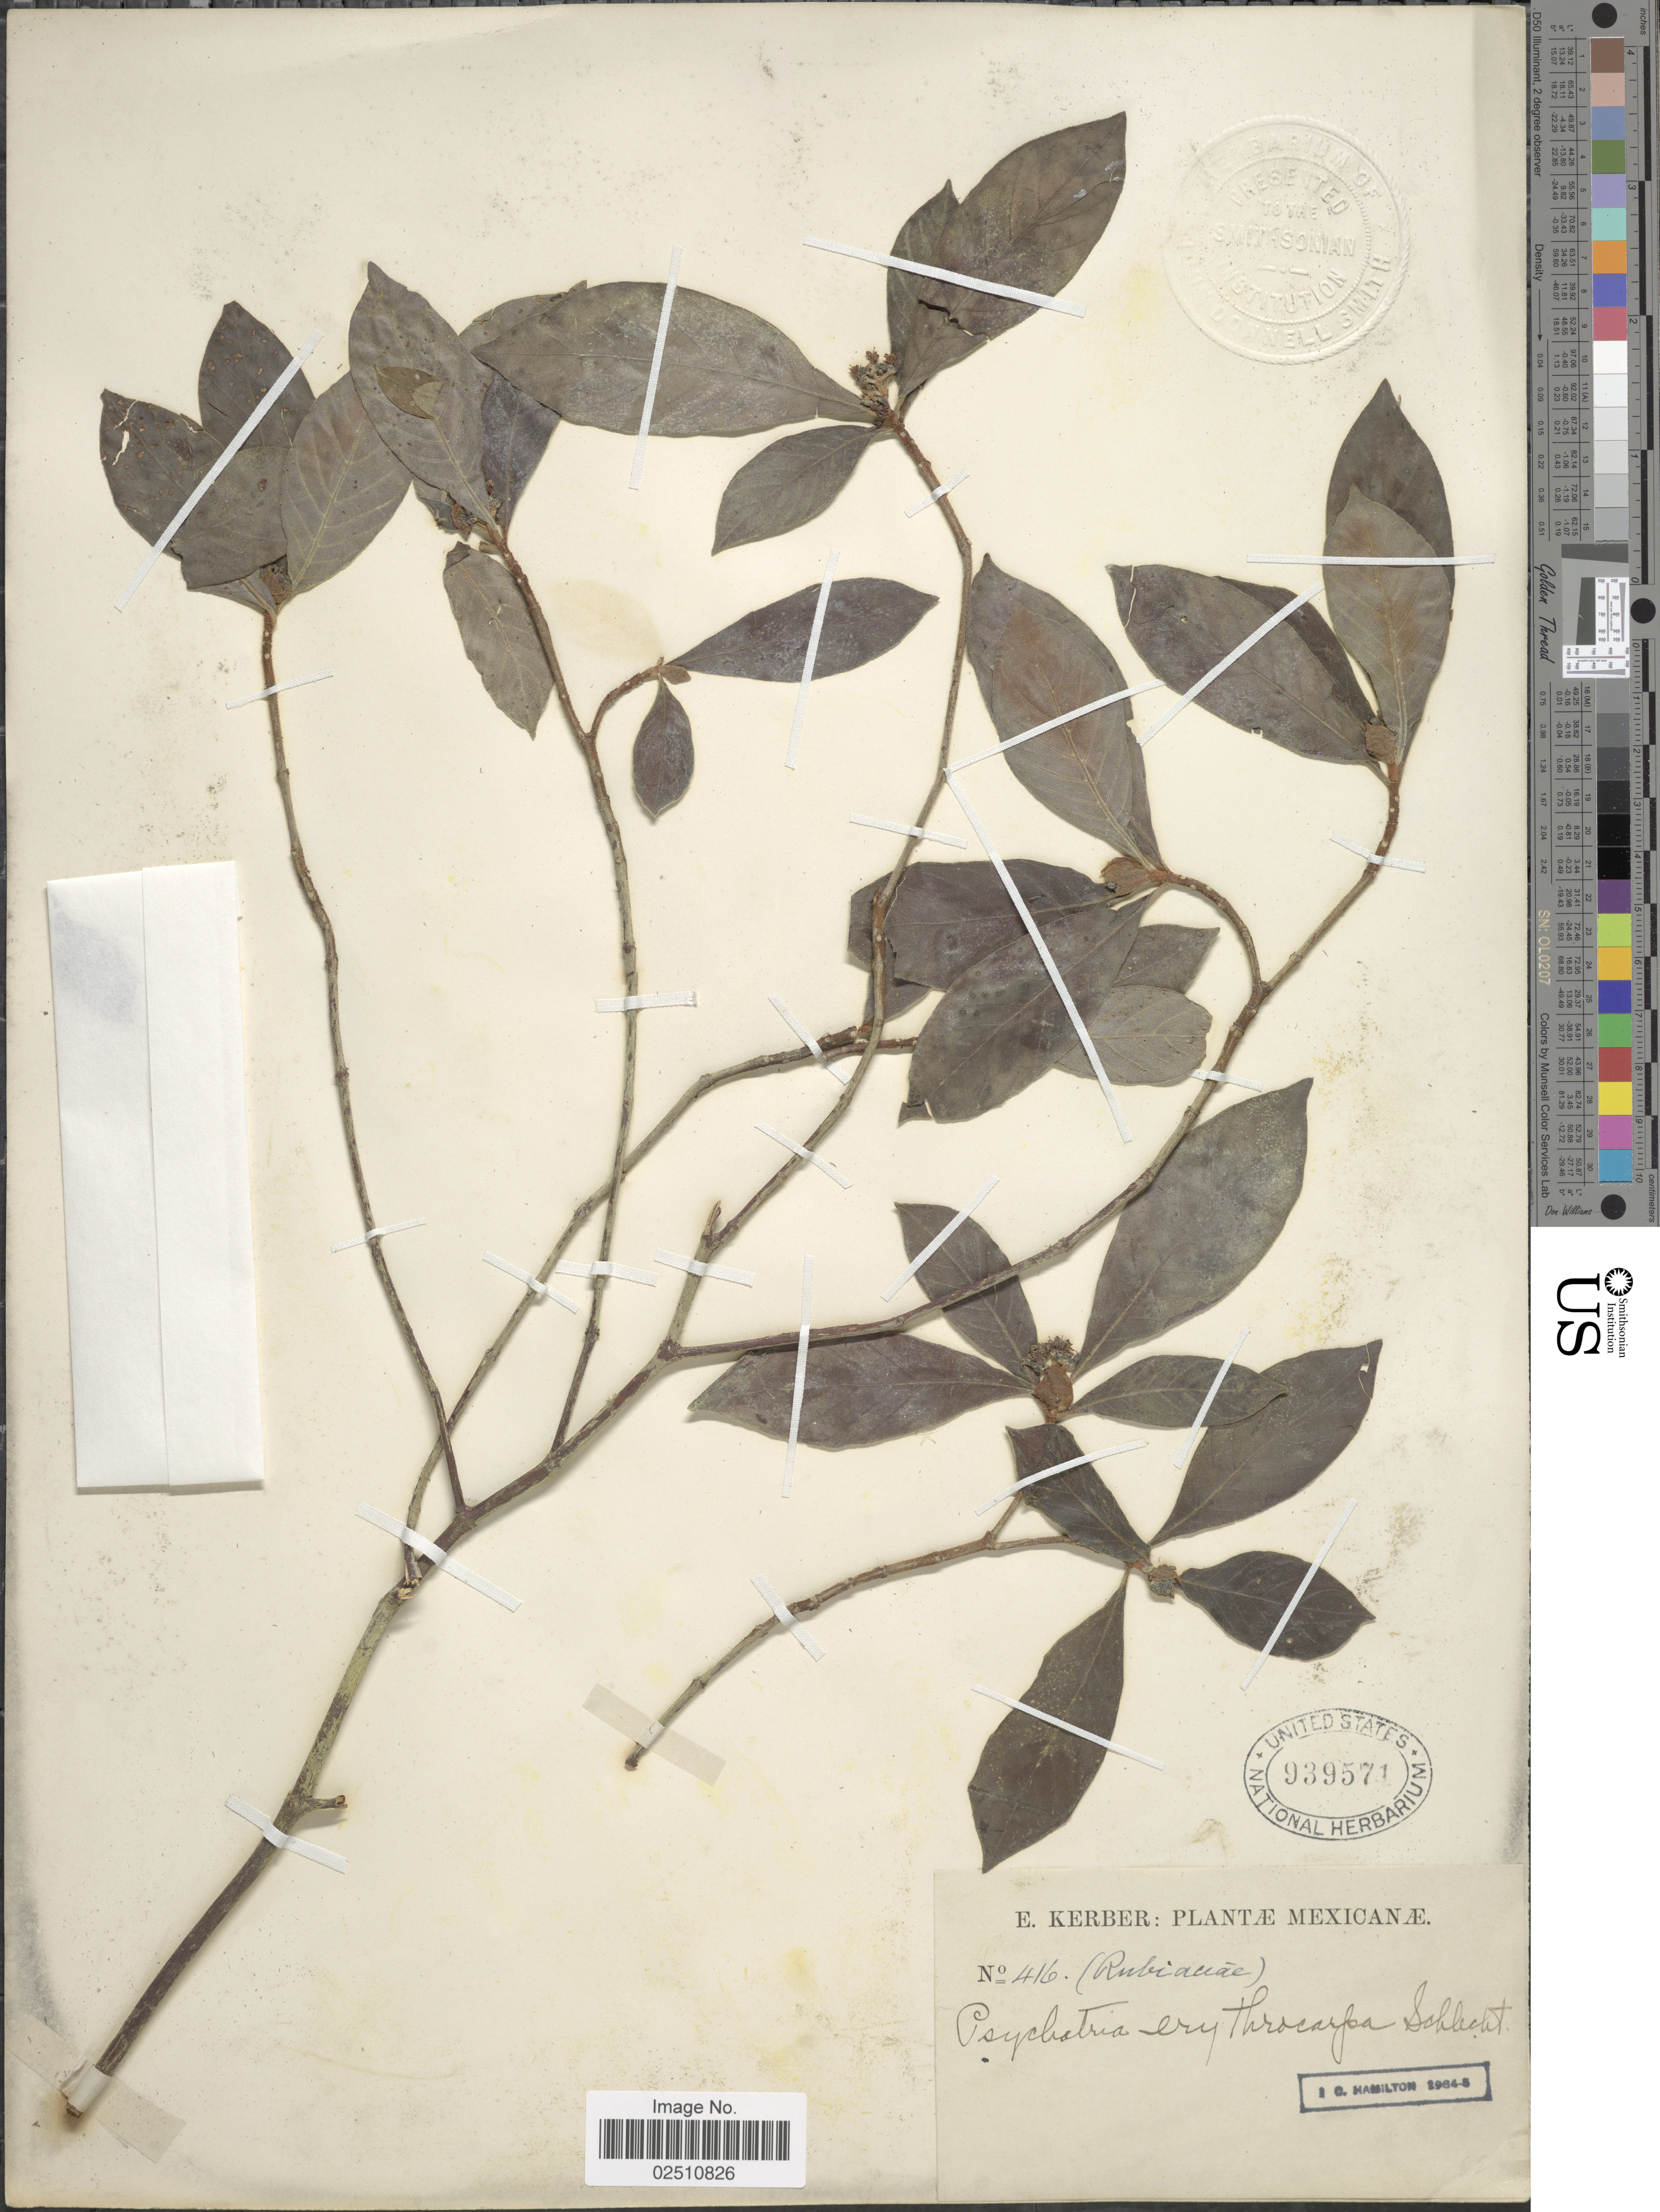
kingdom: Plantae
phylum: Tracheophyta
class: Magnoliopsida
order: Gentianales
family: Rubiaceae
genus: Psychotria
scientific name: Psychotria erythrocarpa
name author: Schltdl.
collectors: E. Kerber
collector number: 416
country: Mexico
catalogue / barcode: US 939571